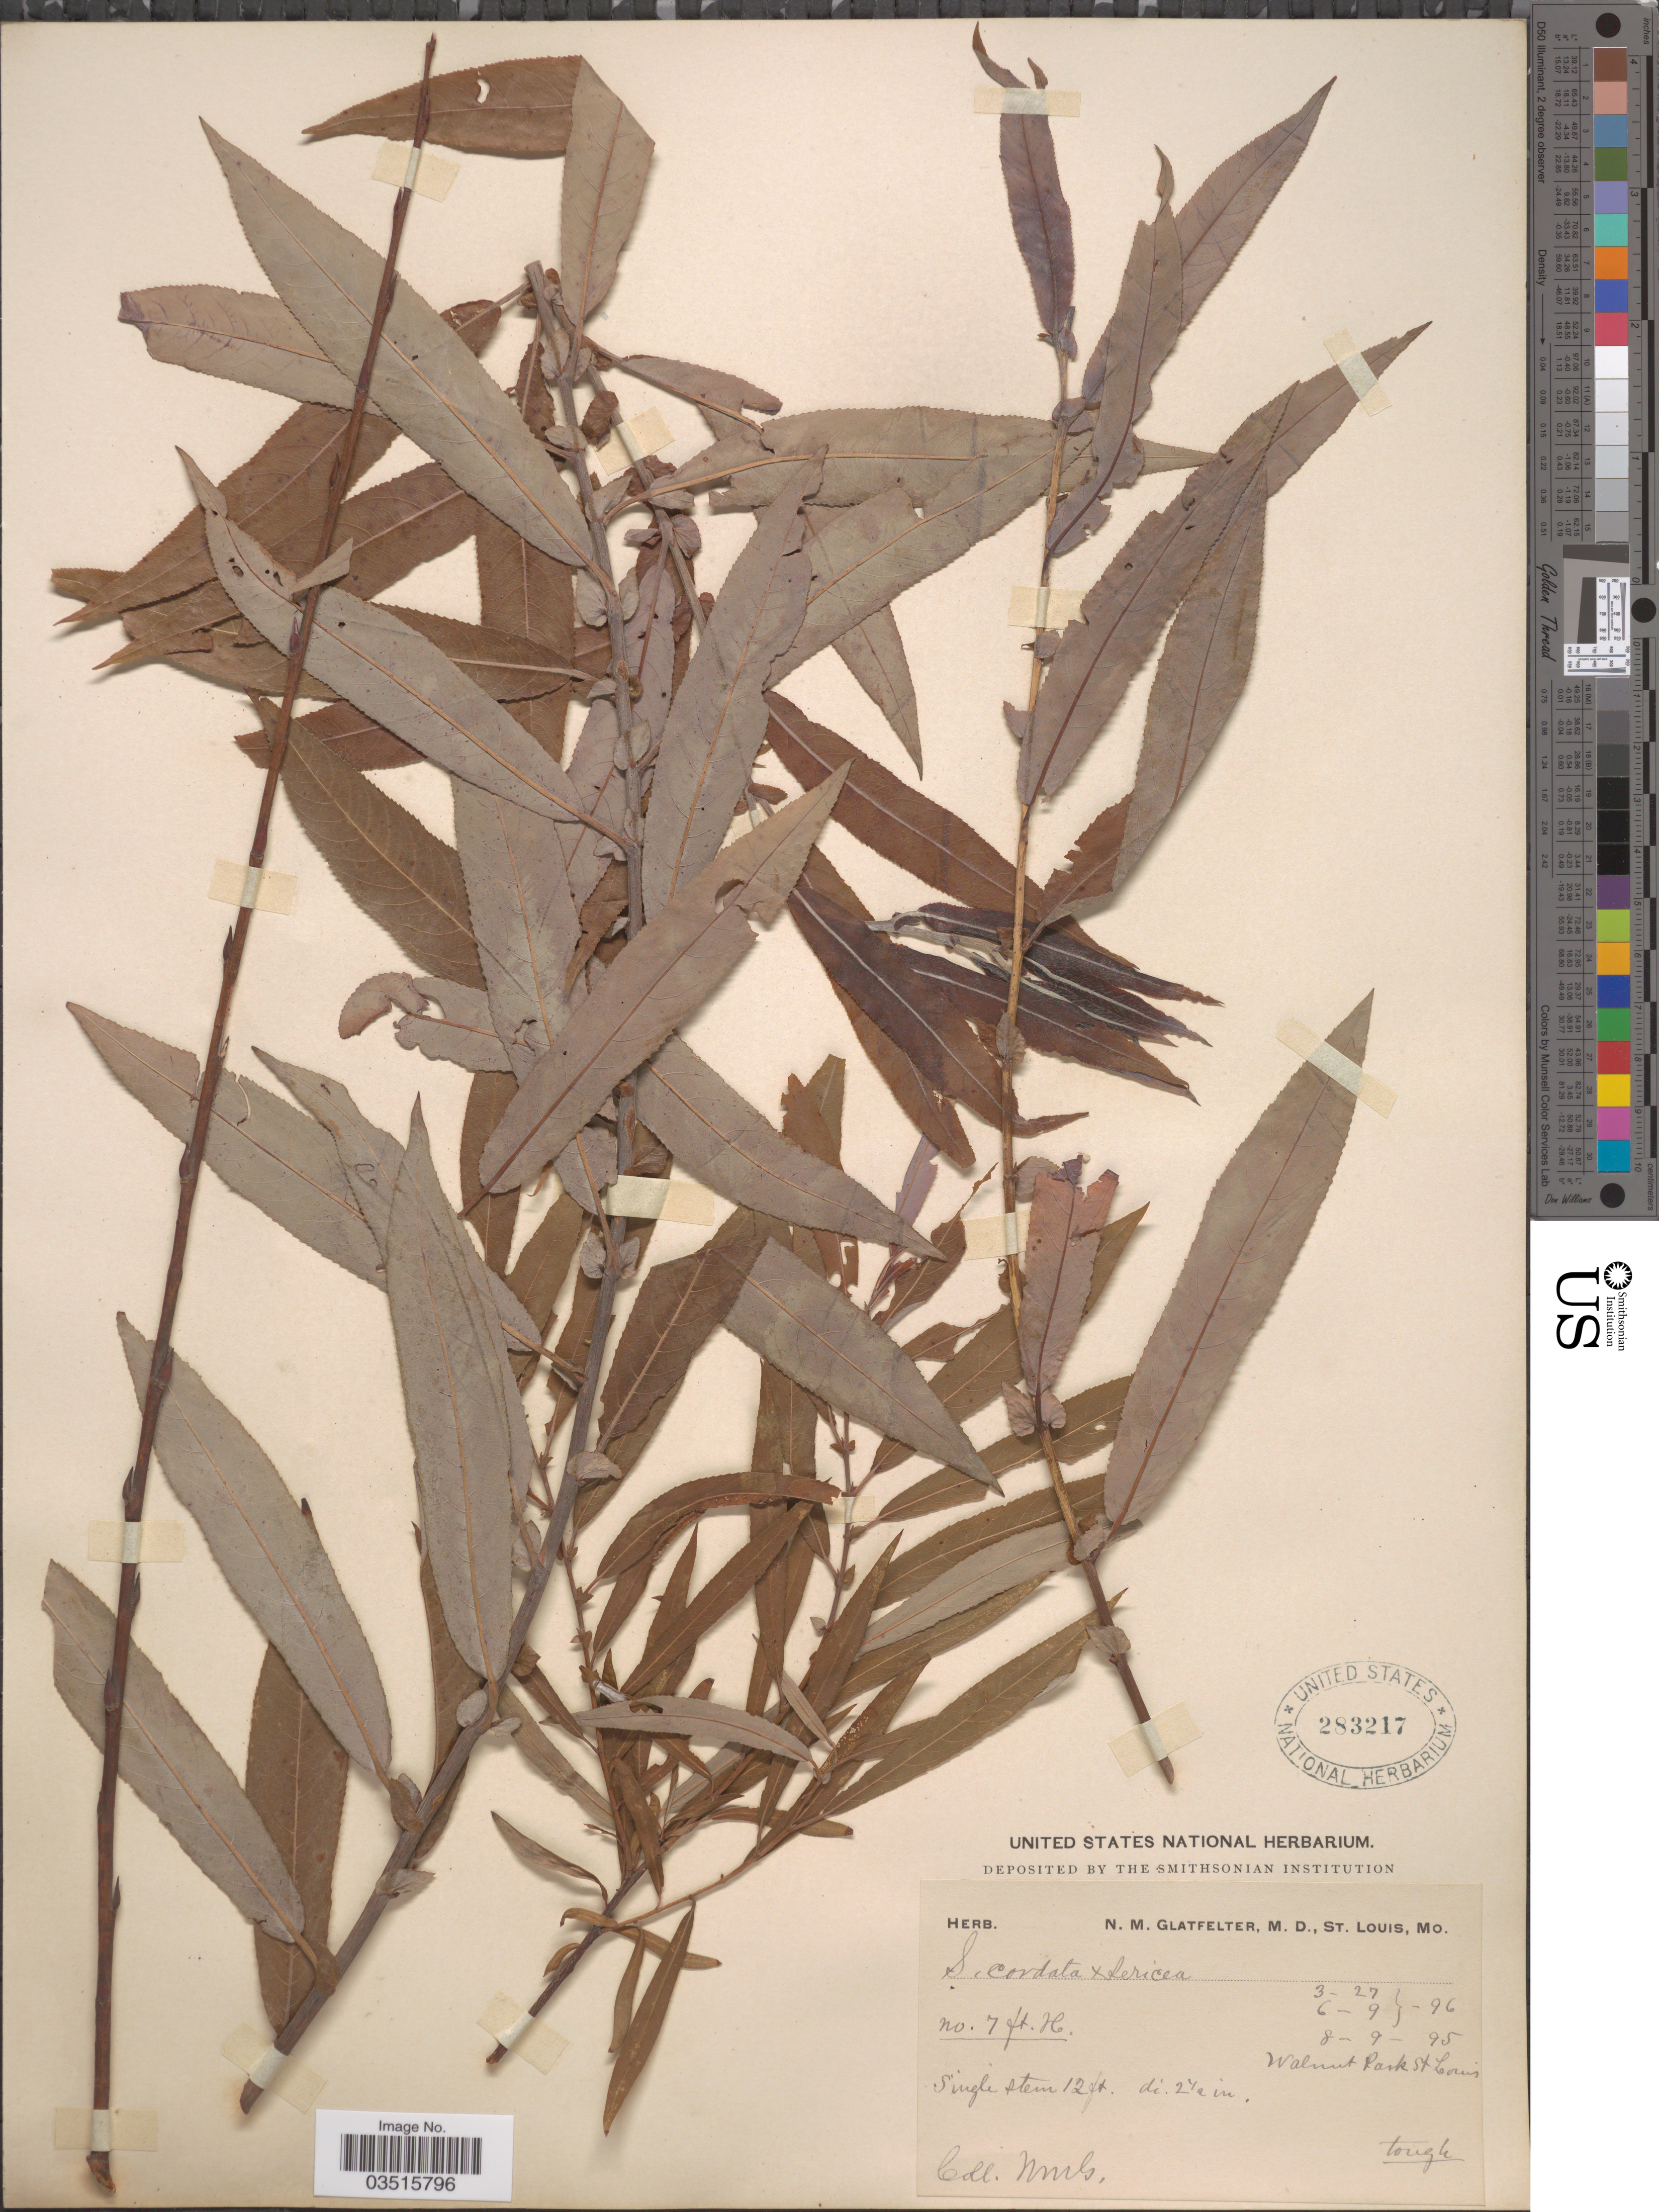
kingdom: Plantae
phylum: Tracheophyta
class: Magnoliopsida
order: Malpighiales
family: Salicaceae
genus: Salix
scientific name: Salix missouriensis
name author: Bebb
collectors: N. M. Glatfelter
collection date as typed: Transcribed d/m/y: 9/8/95 to 27/3/96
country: United States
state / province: Missouri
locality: Walnut Park. St. Louis.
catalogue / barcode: US 283217